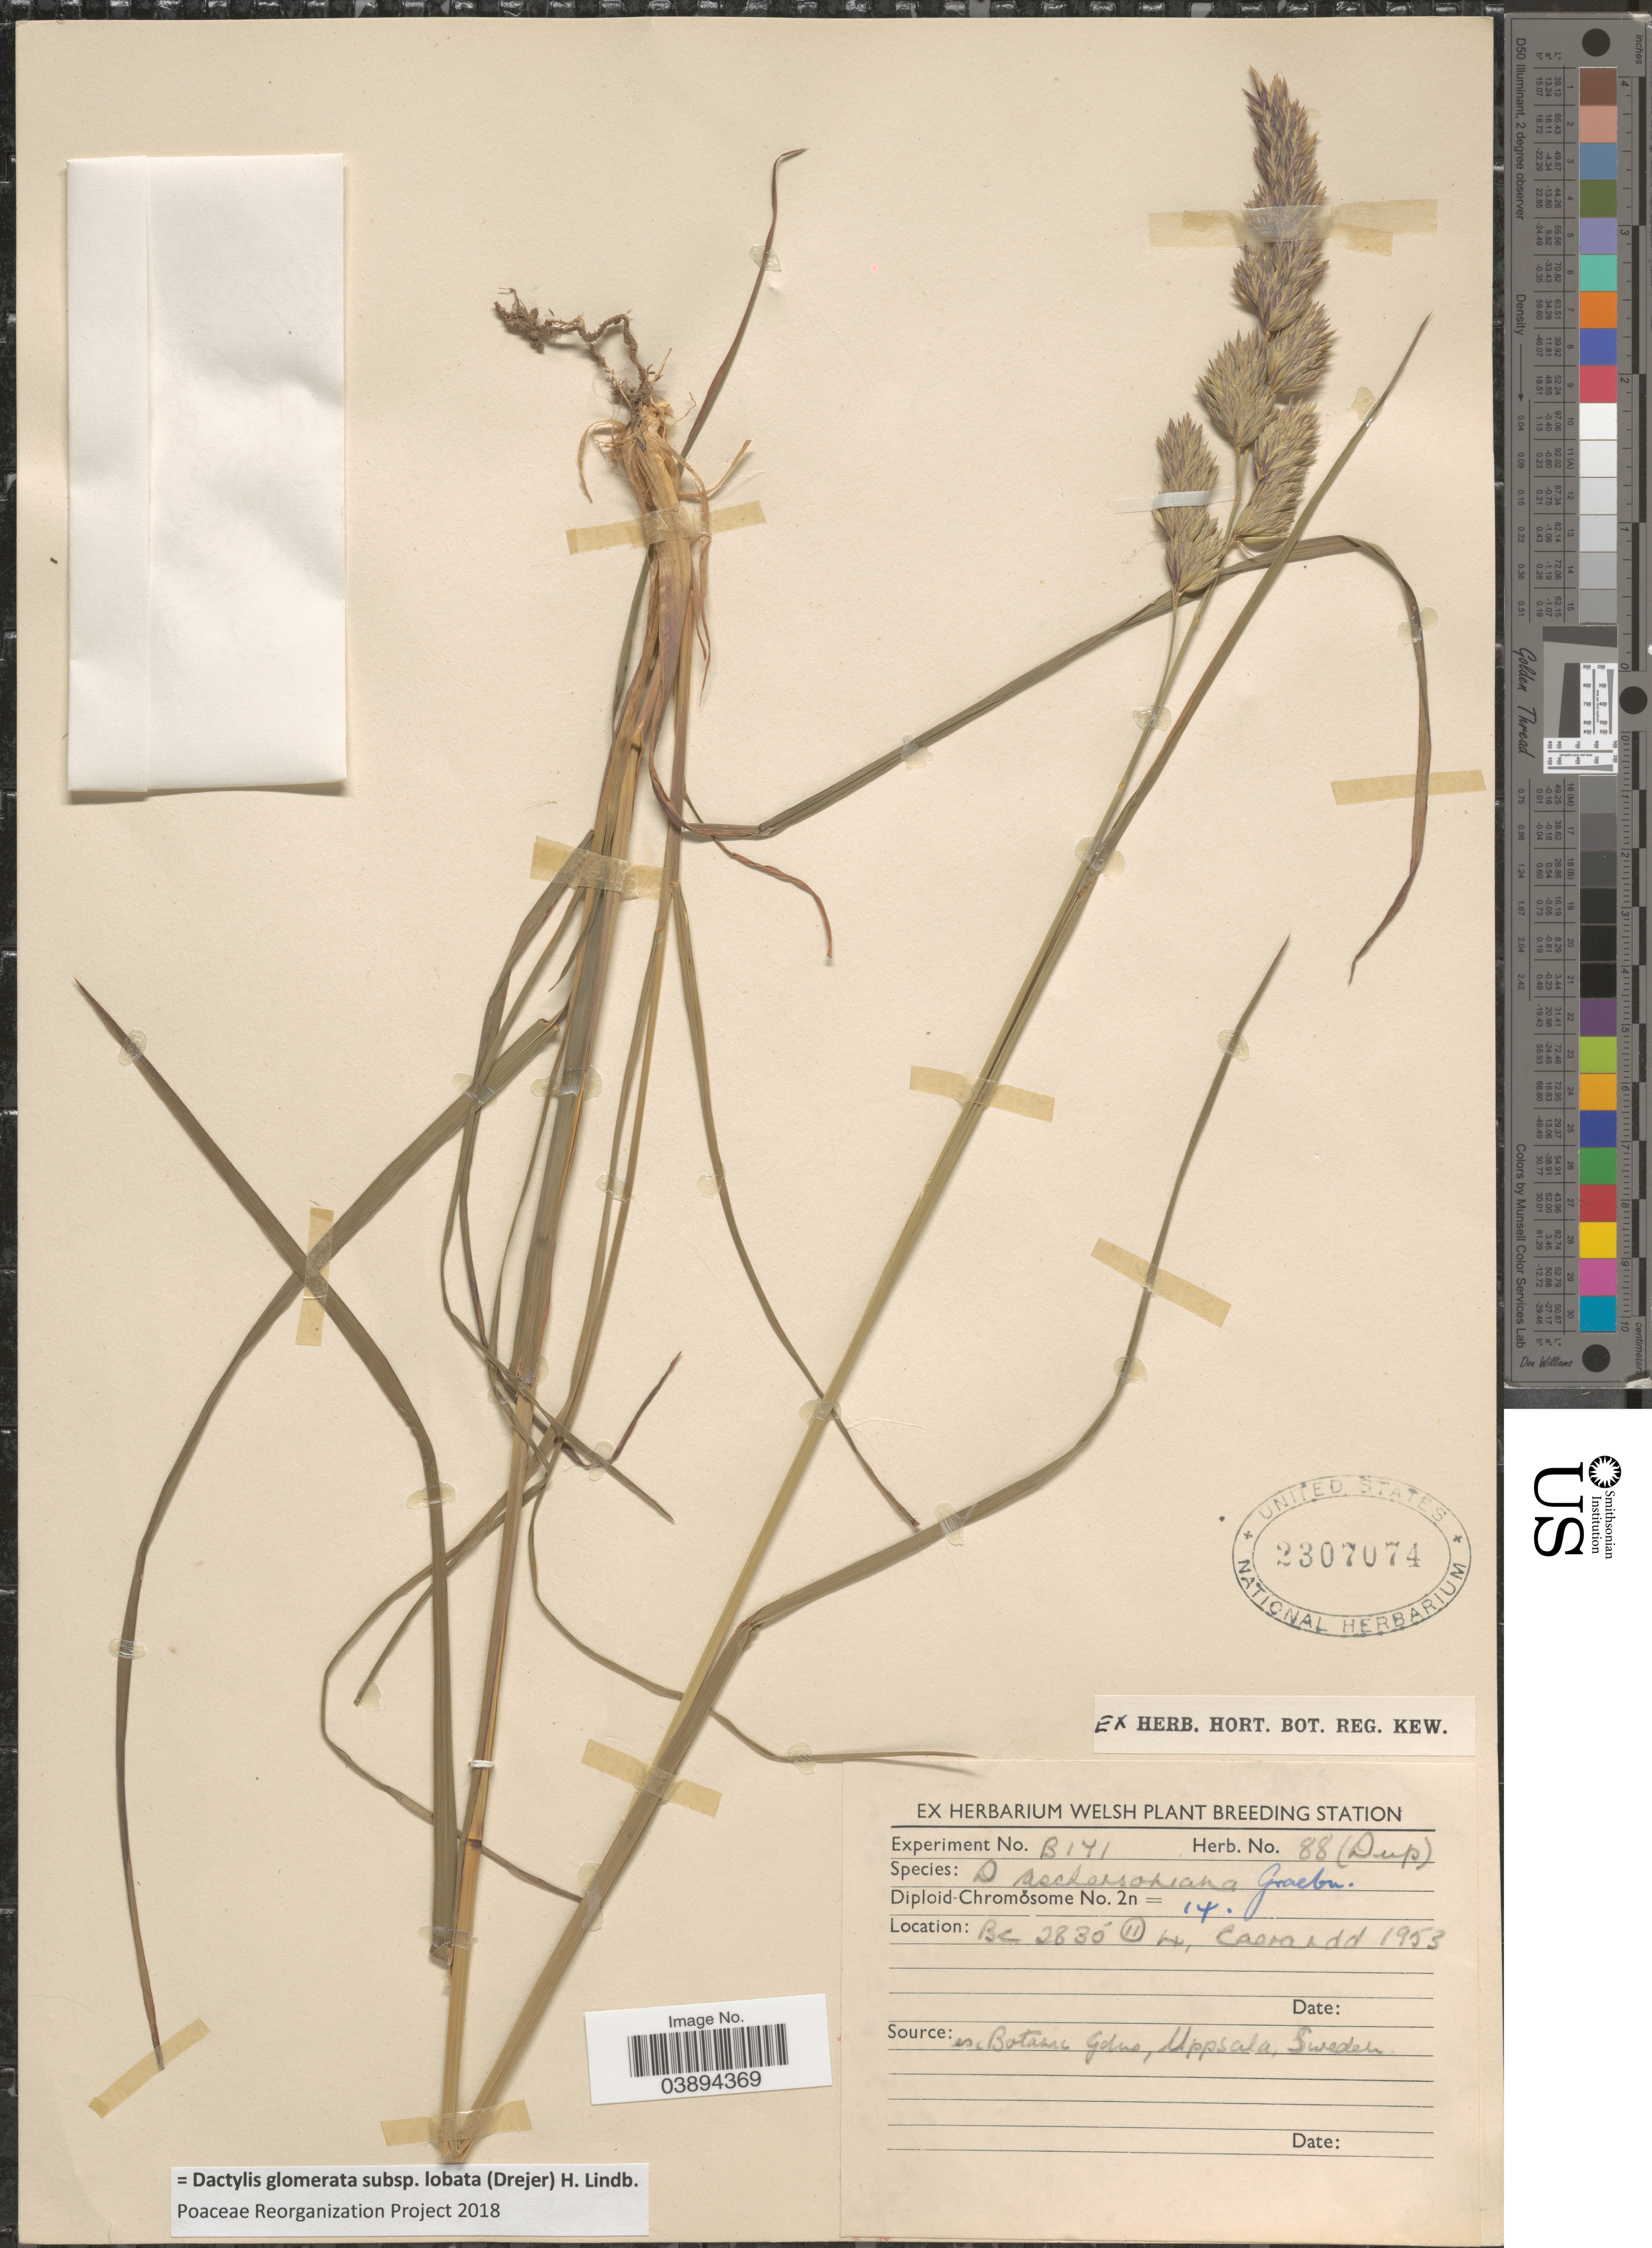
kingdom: Plantae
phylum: Tracheophyta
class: Liliopsida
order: Poales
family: Poaceae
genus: Dactylis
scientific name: Dactylis glomerata subsp. lobata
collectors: Ex Herb. Welsh Plant Breeding Station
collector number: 88?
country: Sweden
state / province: Uppsala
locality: In Botanic Gdns.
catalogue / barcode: US 2307074